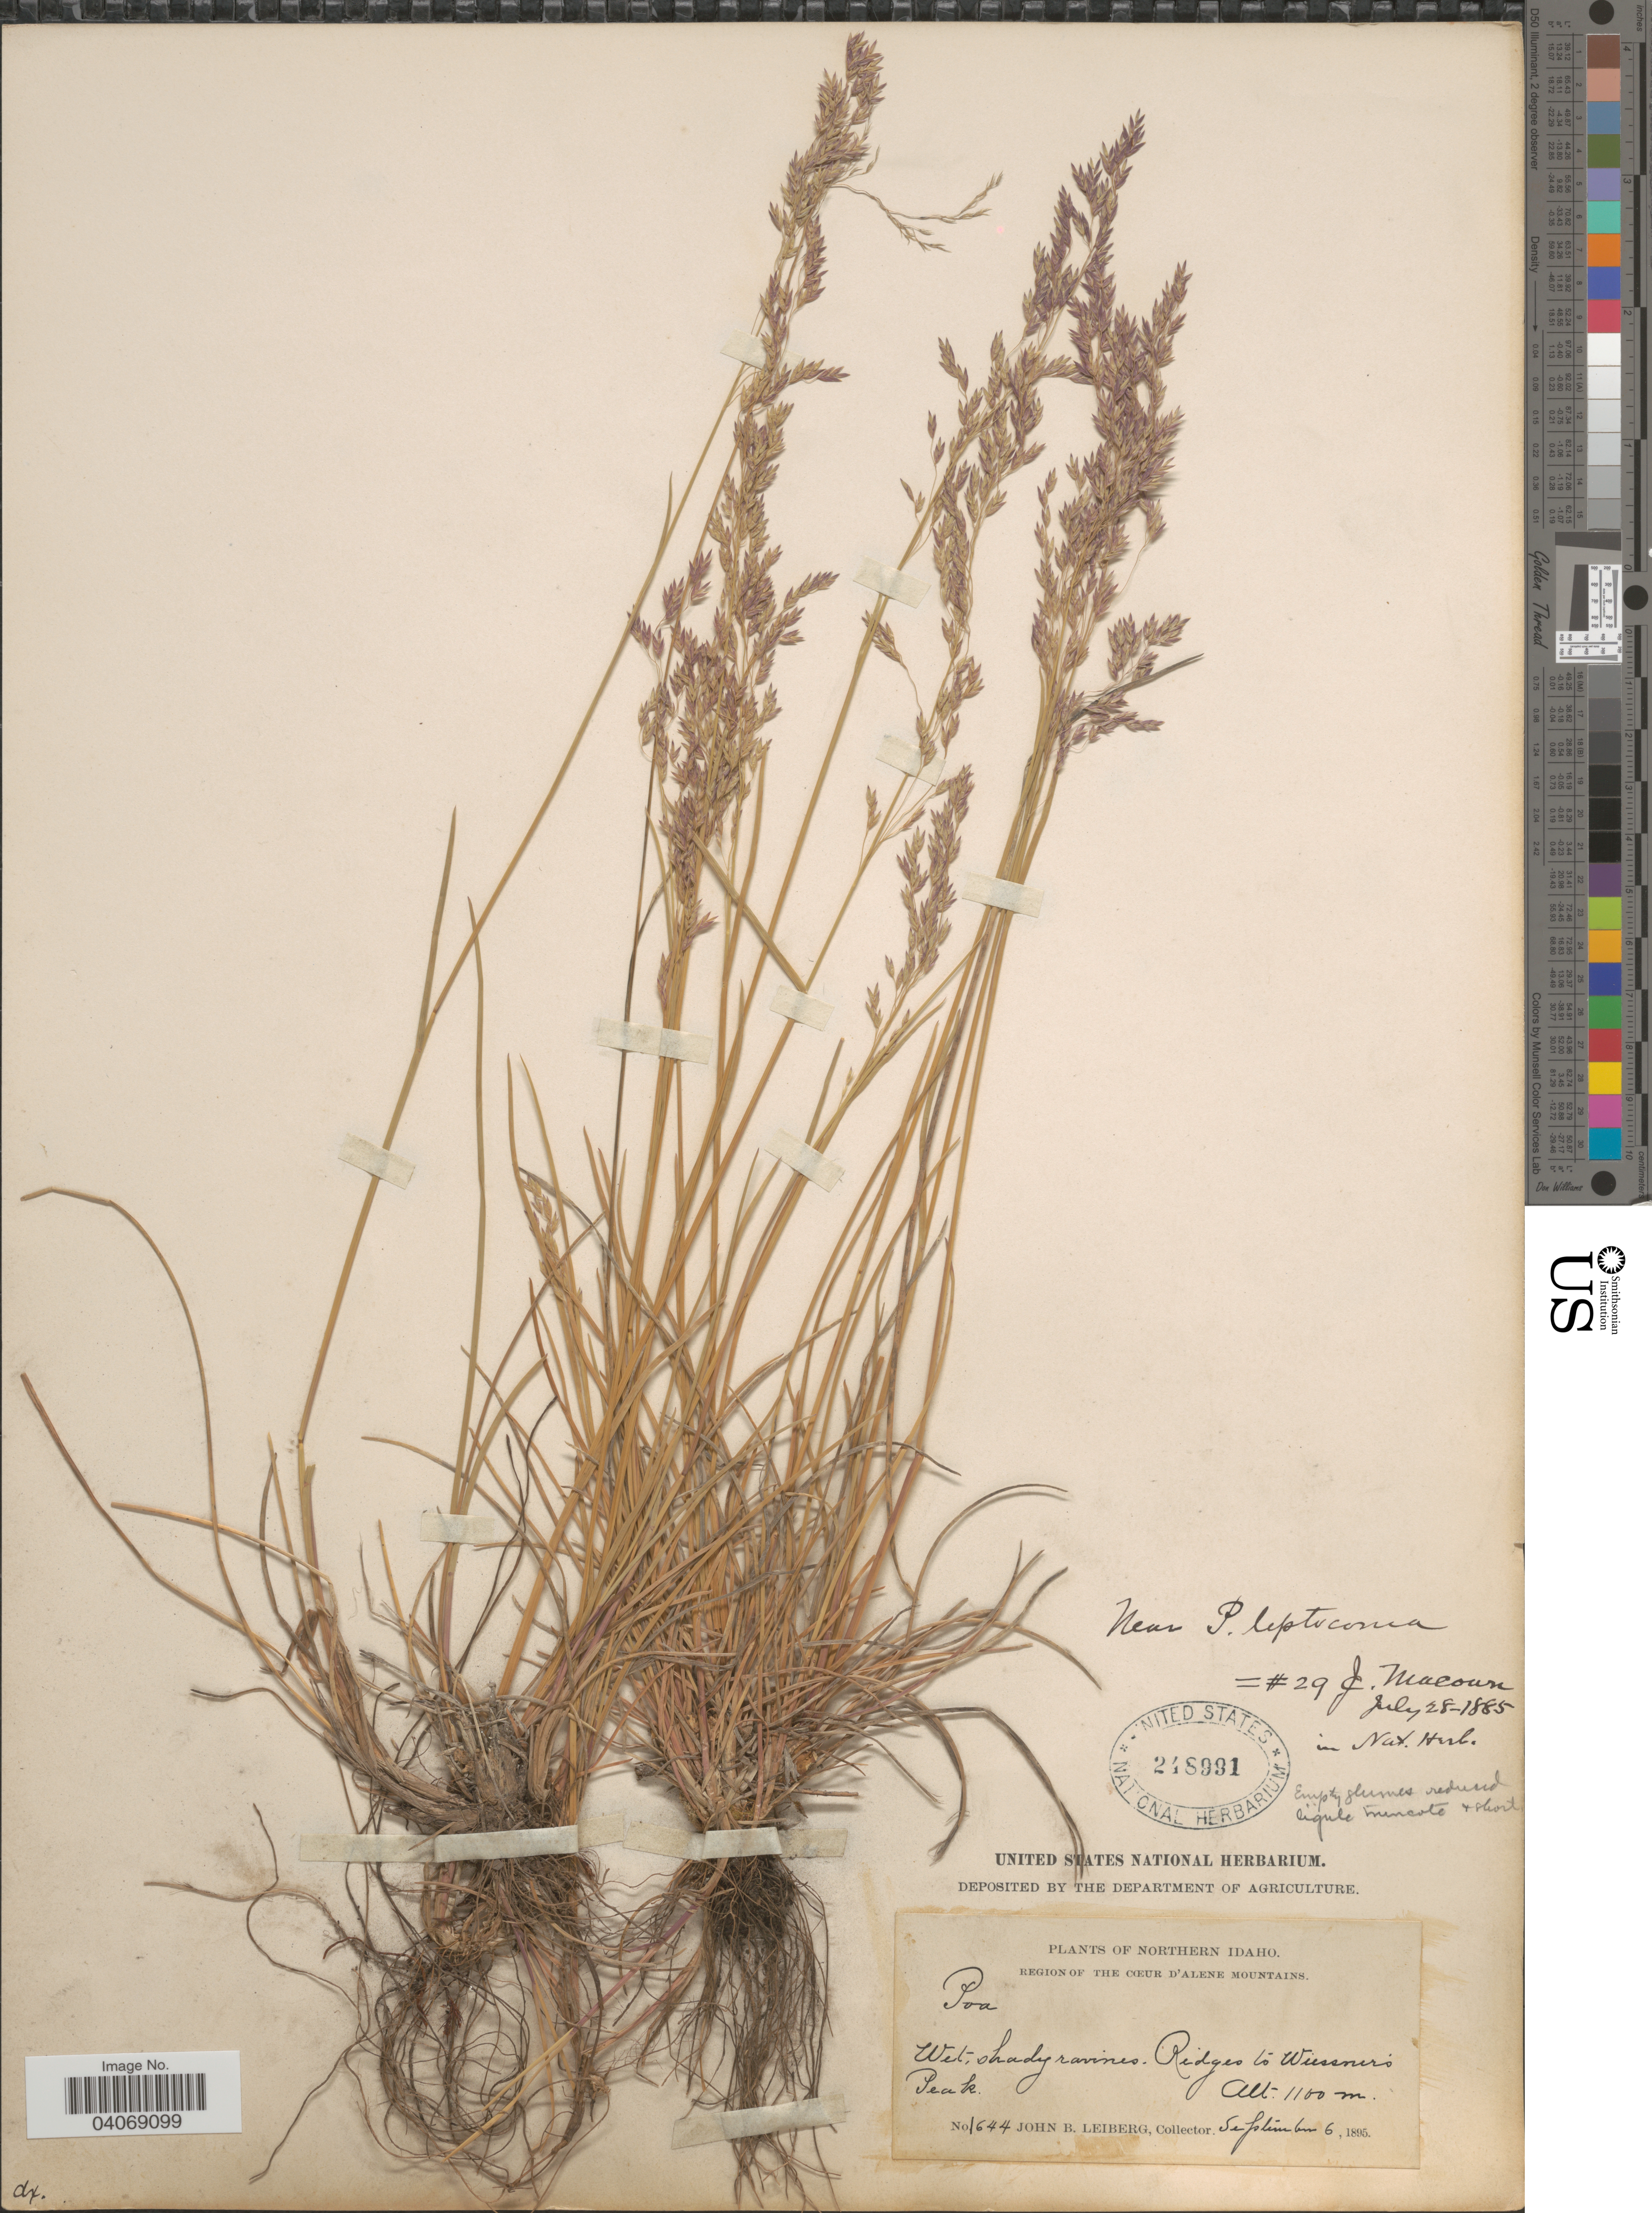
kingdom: Plantae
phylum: Tracheophyta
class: Liliopsida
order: Poales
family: Poaceae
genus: Poa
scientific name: Poa wheeleri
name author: Vasey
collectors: J. B. Leiberg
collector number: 1644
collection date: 1895-09-06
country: United States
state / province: Idaho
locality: Northern Idaho. Wet, shady ravines. Ridges to Wiessners Peak. Region of the Cœur D'Alene Mountains.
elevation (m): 1100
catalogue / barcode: US 248991